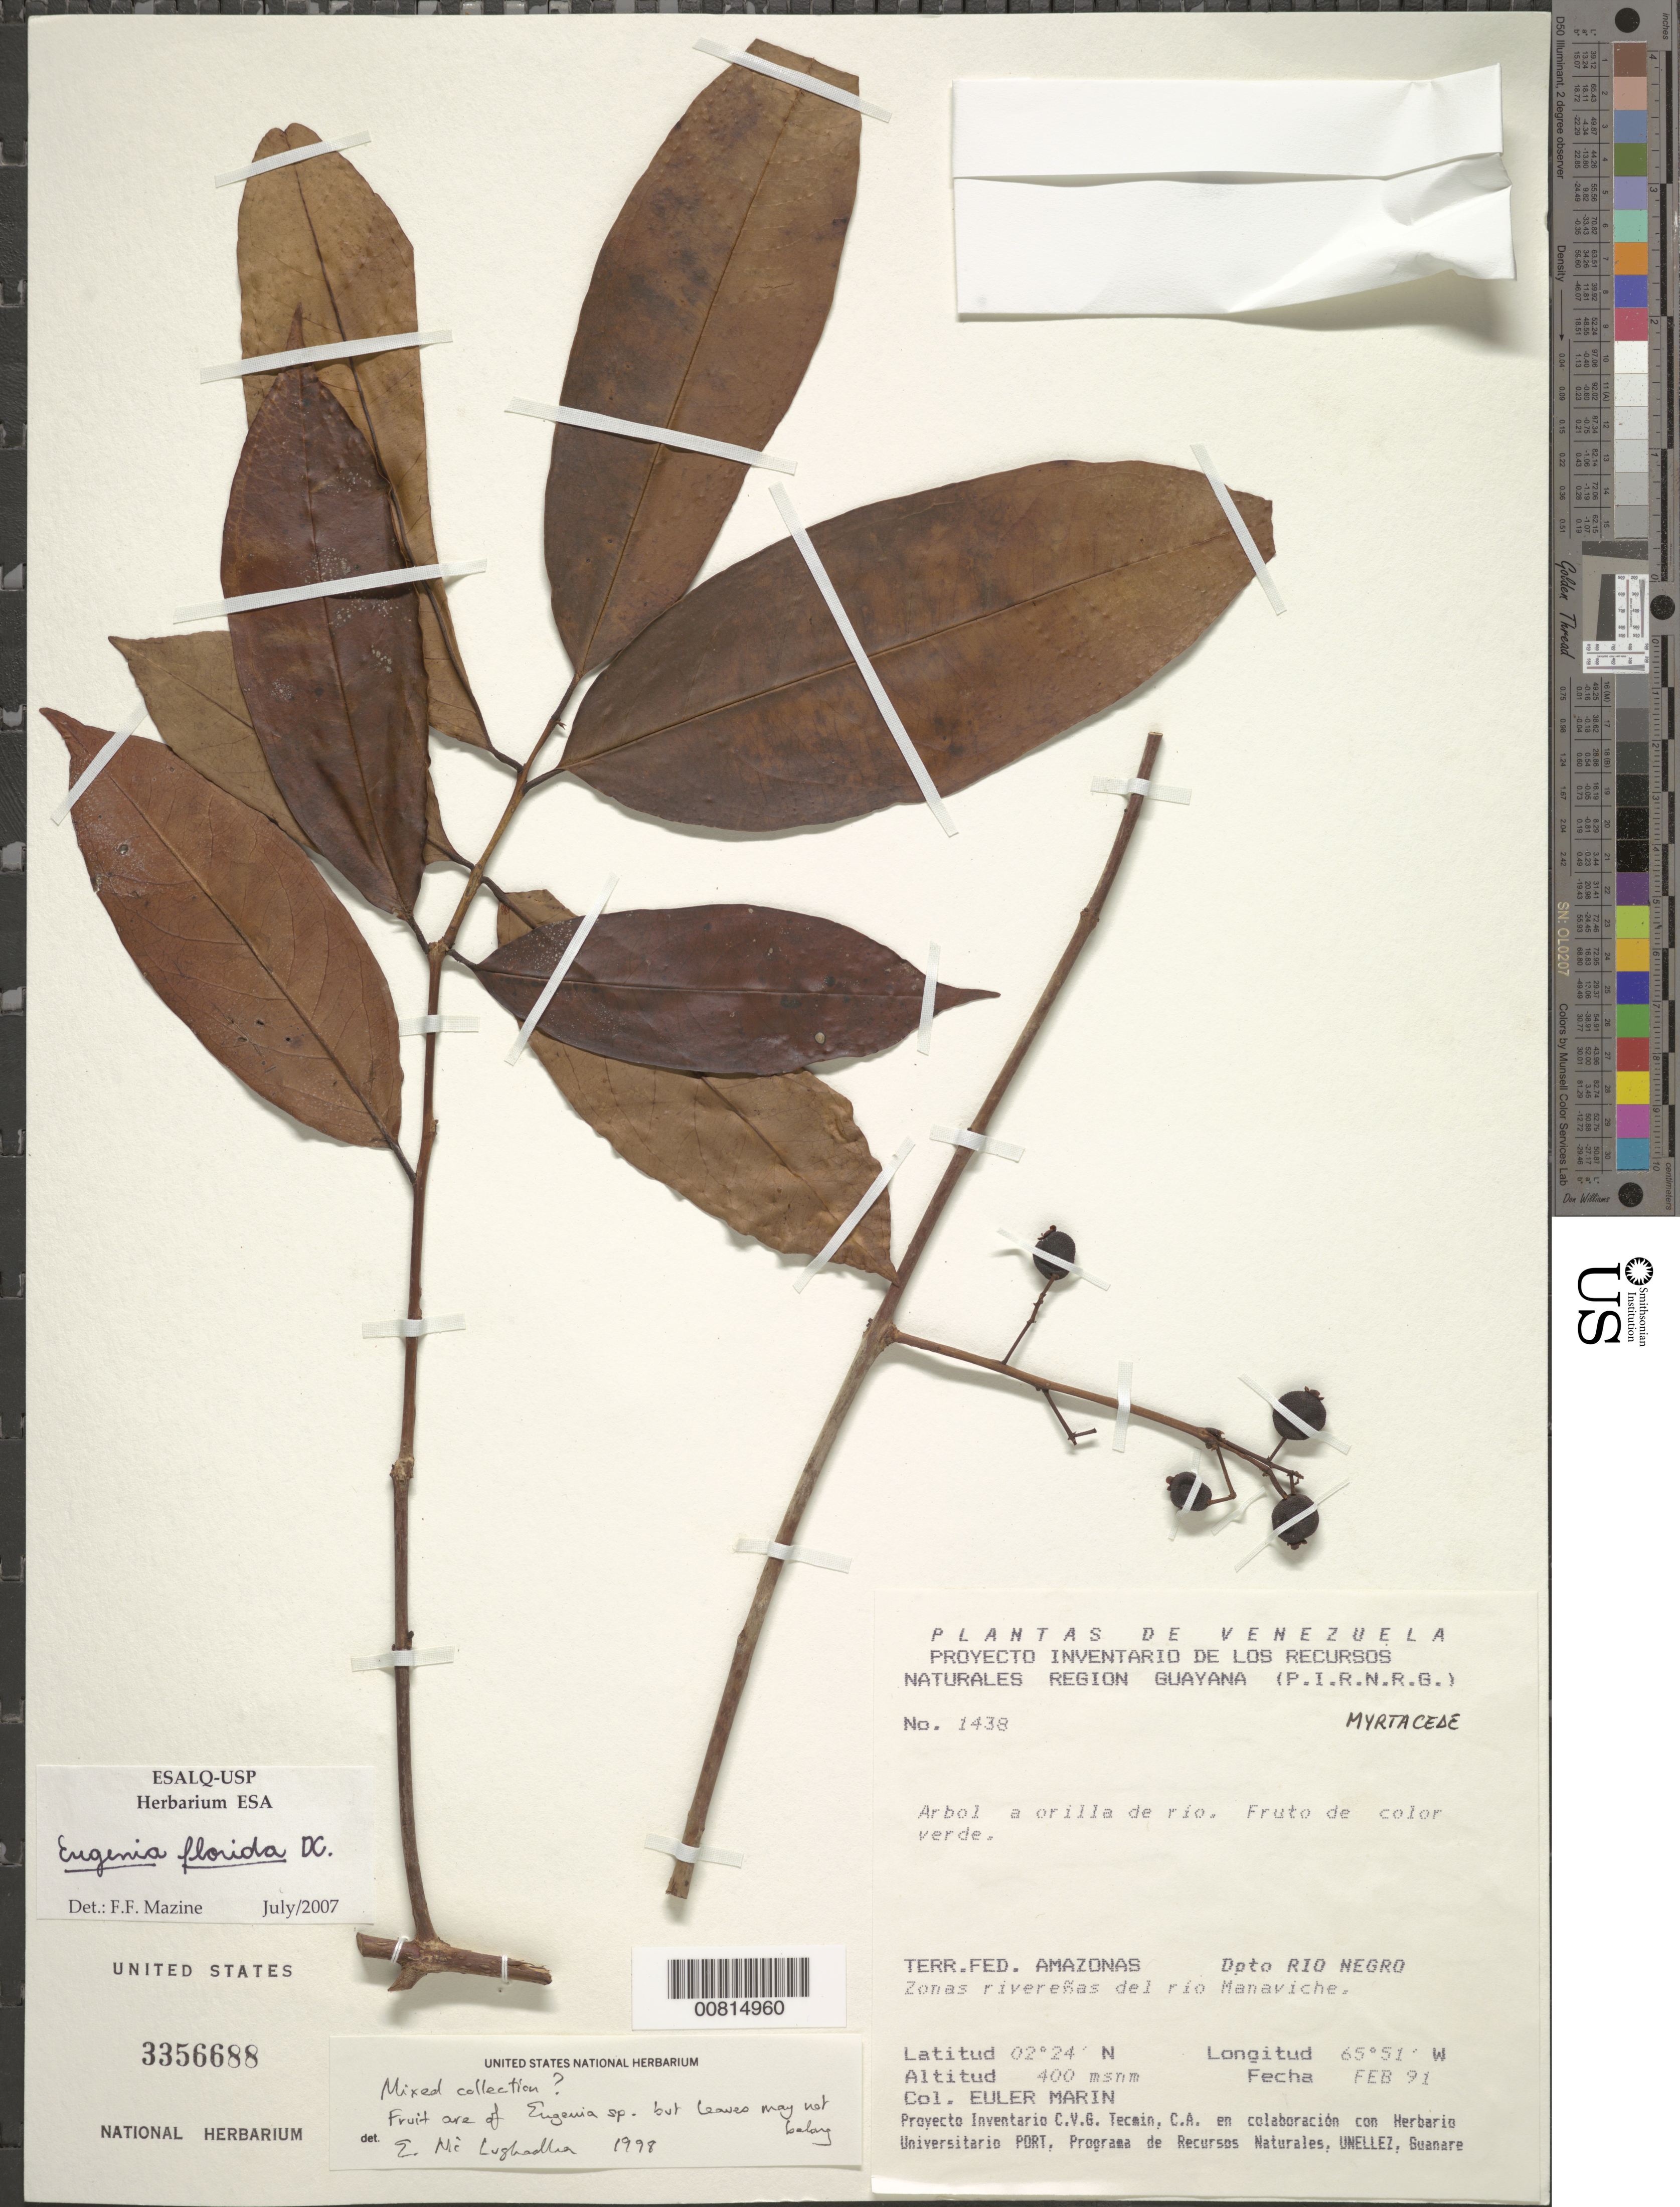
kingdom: Plantae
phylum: Tracheophyta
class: Magnoliopsida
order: Myrtales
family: Myrtaceae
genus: Eugenia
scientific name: Eugenia florida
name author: DC.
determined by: Mazine, Fiorella F.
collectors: E. Marin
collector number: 1438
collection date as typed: Feb-91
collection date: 1991-02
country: Venezuela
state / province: Amazonas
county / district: Río Negro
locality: Río Manaviche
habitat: Orilla de río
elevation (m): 400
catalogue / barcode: US 3356688